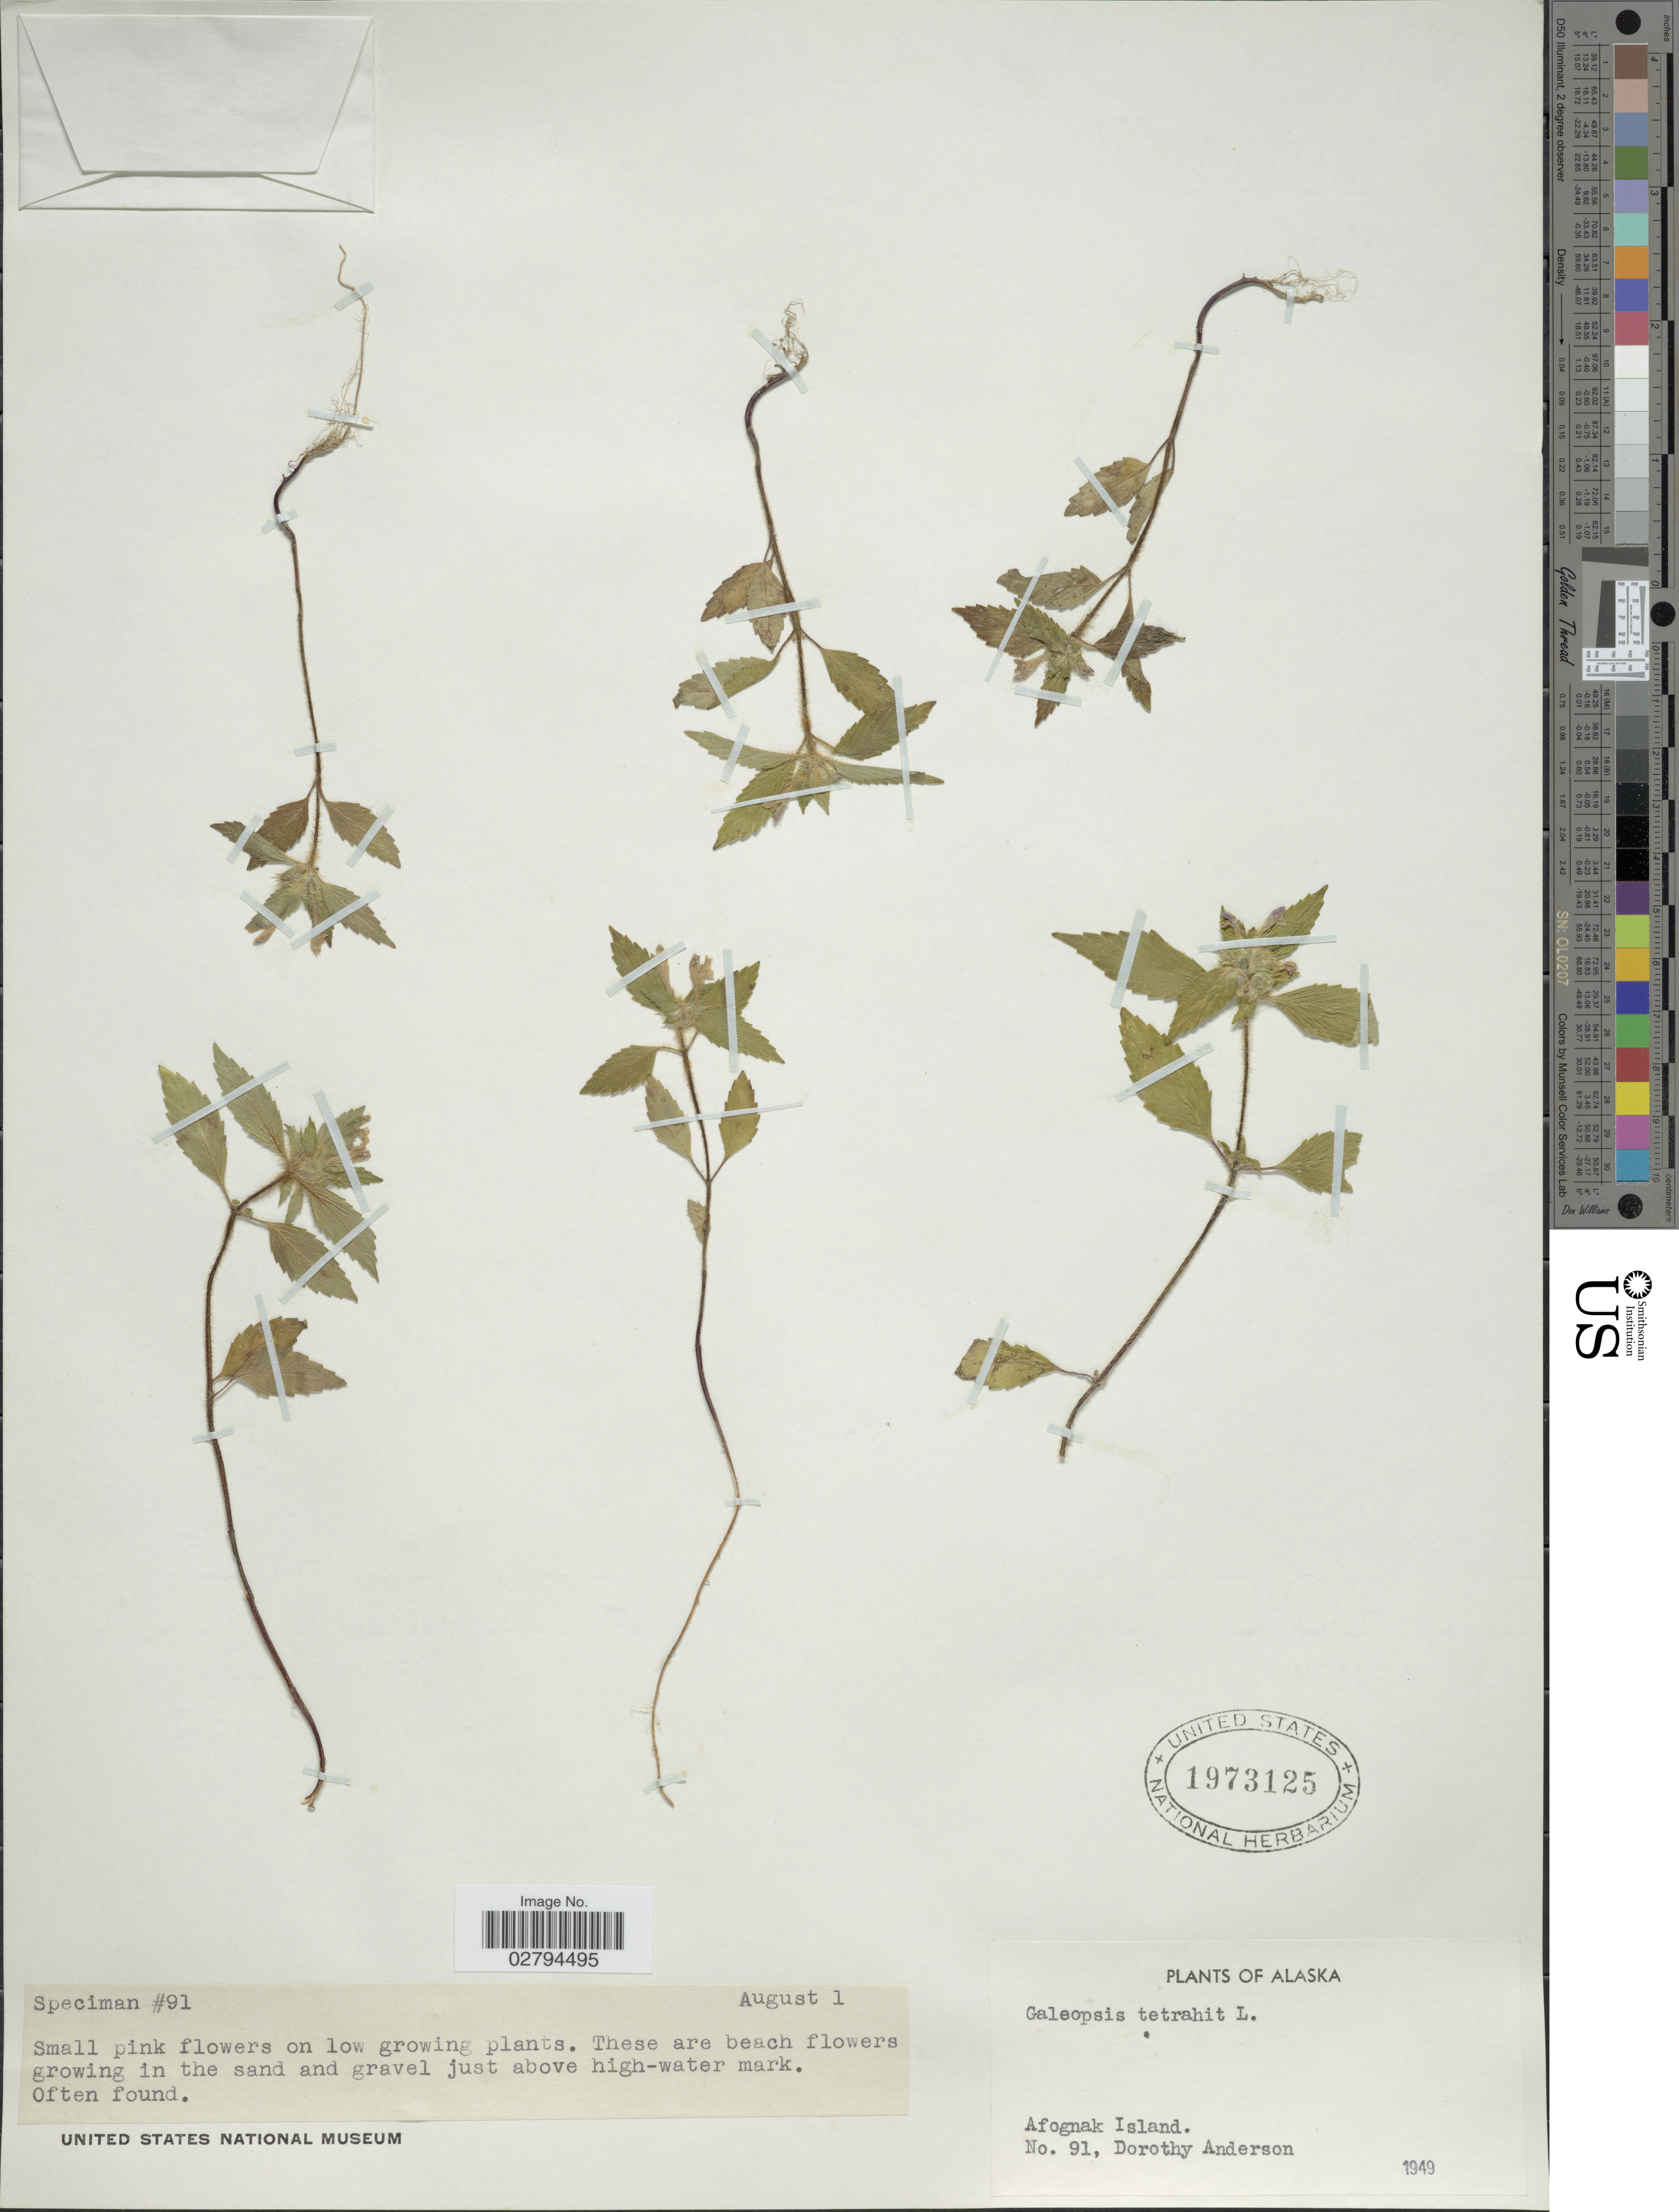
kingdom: Plantae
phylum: Tracheophyta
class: Magnoliopsida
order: Lamiales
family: Lamiaceae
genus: Galeopsis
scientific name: Galeopsis tetrahit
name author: L.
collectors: D. Anderson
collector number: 91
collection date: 1949-08-01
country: United States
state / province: Alaska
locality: Afognak Island.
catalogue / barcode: US 1973125